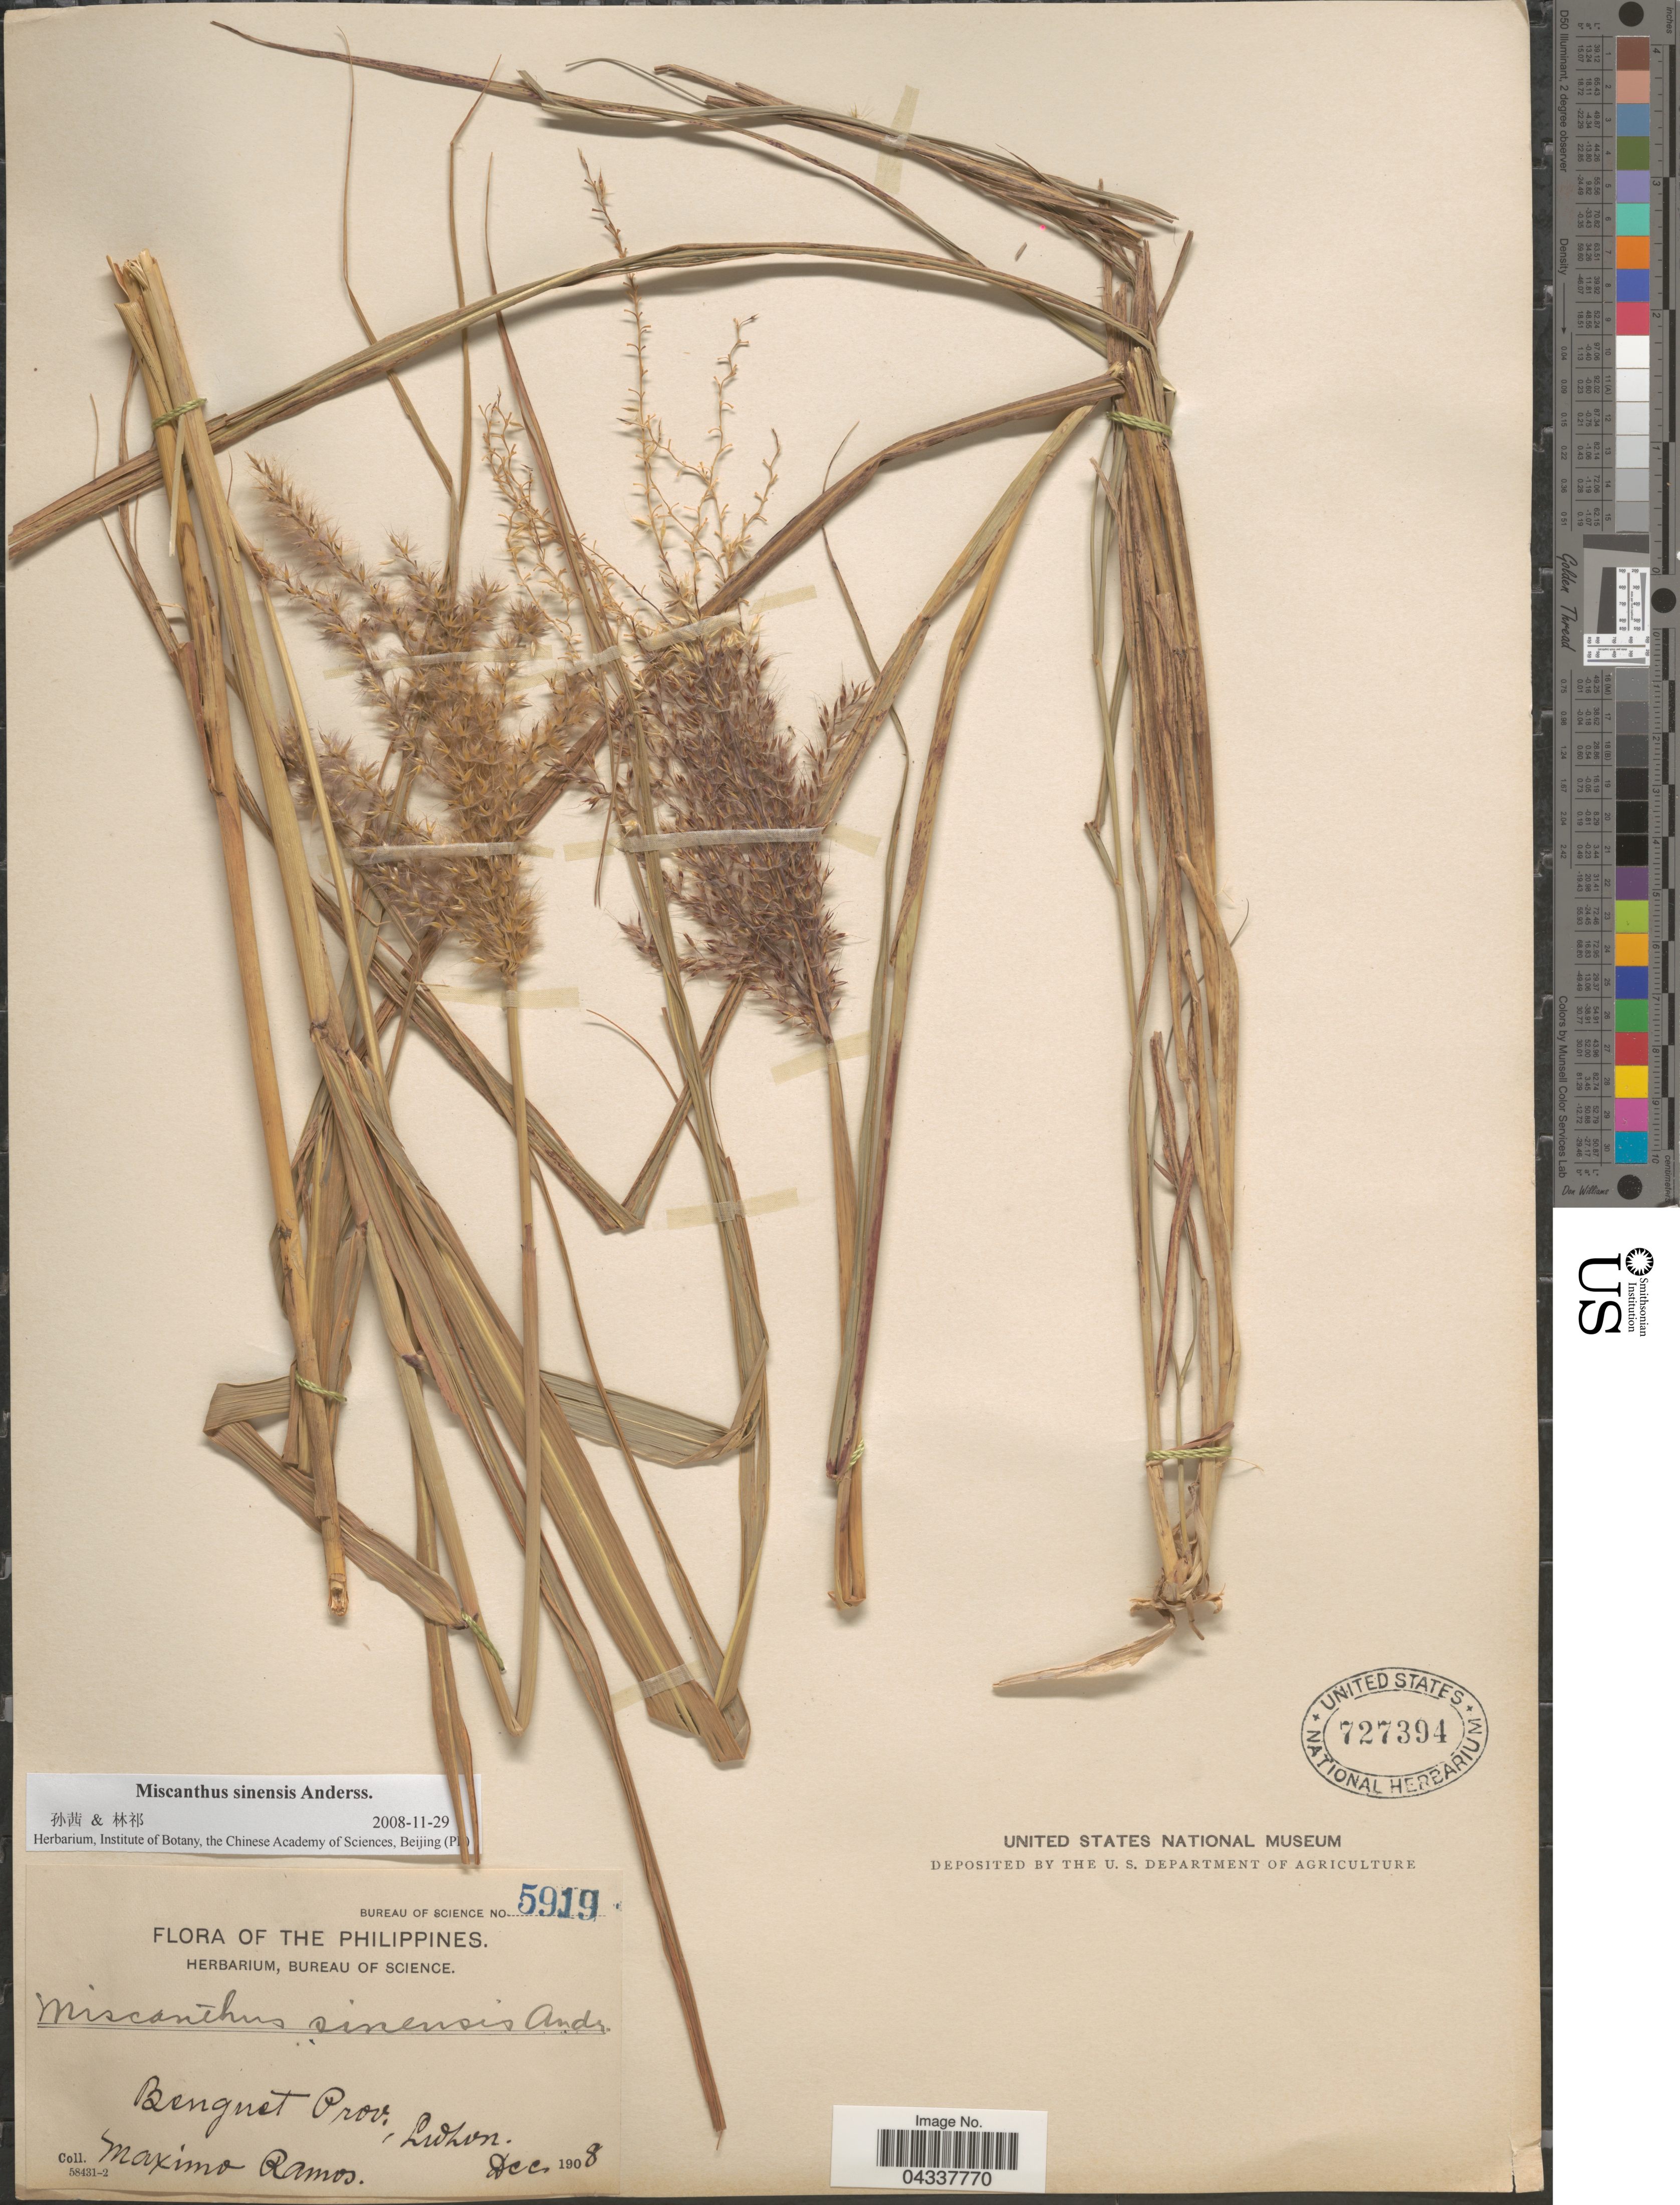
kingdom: Plantae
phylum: Tracheophyta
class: Liliopsida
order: Poales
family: Poaceae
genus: Miscanthus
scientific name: Miscanthus sinensis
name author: Andersson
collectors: M. Ramos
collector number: Bureau of Science 5919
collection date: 1908-12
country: Philippines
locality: Benguet Prov., Luzon.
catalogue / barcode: US 727394